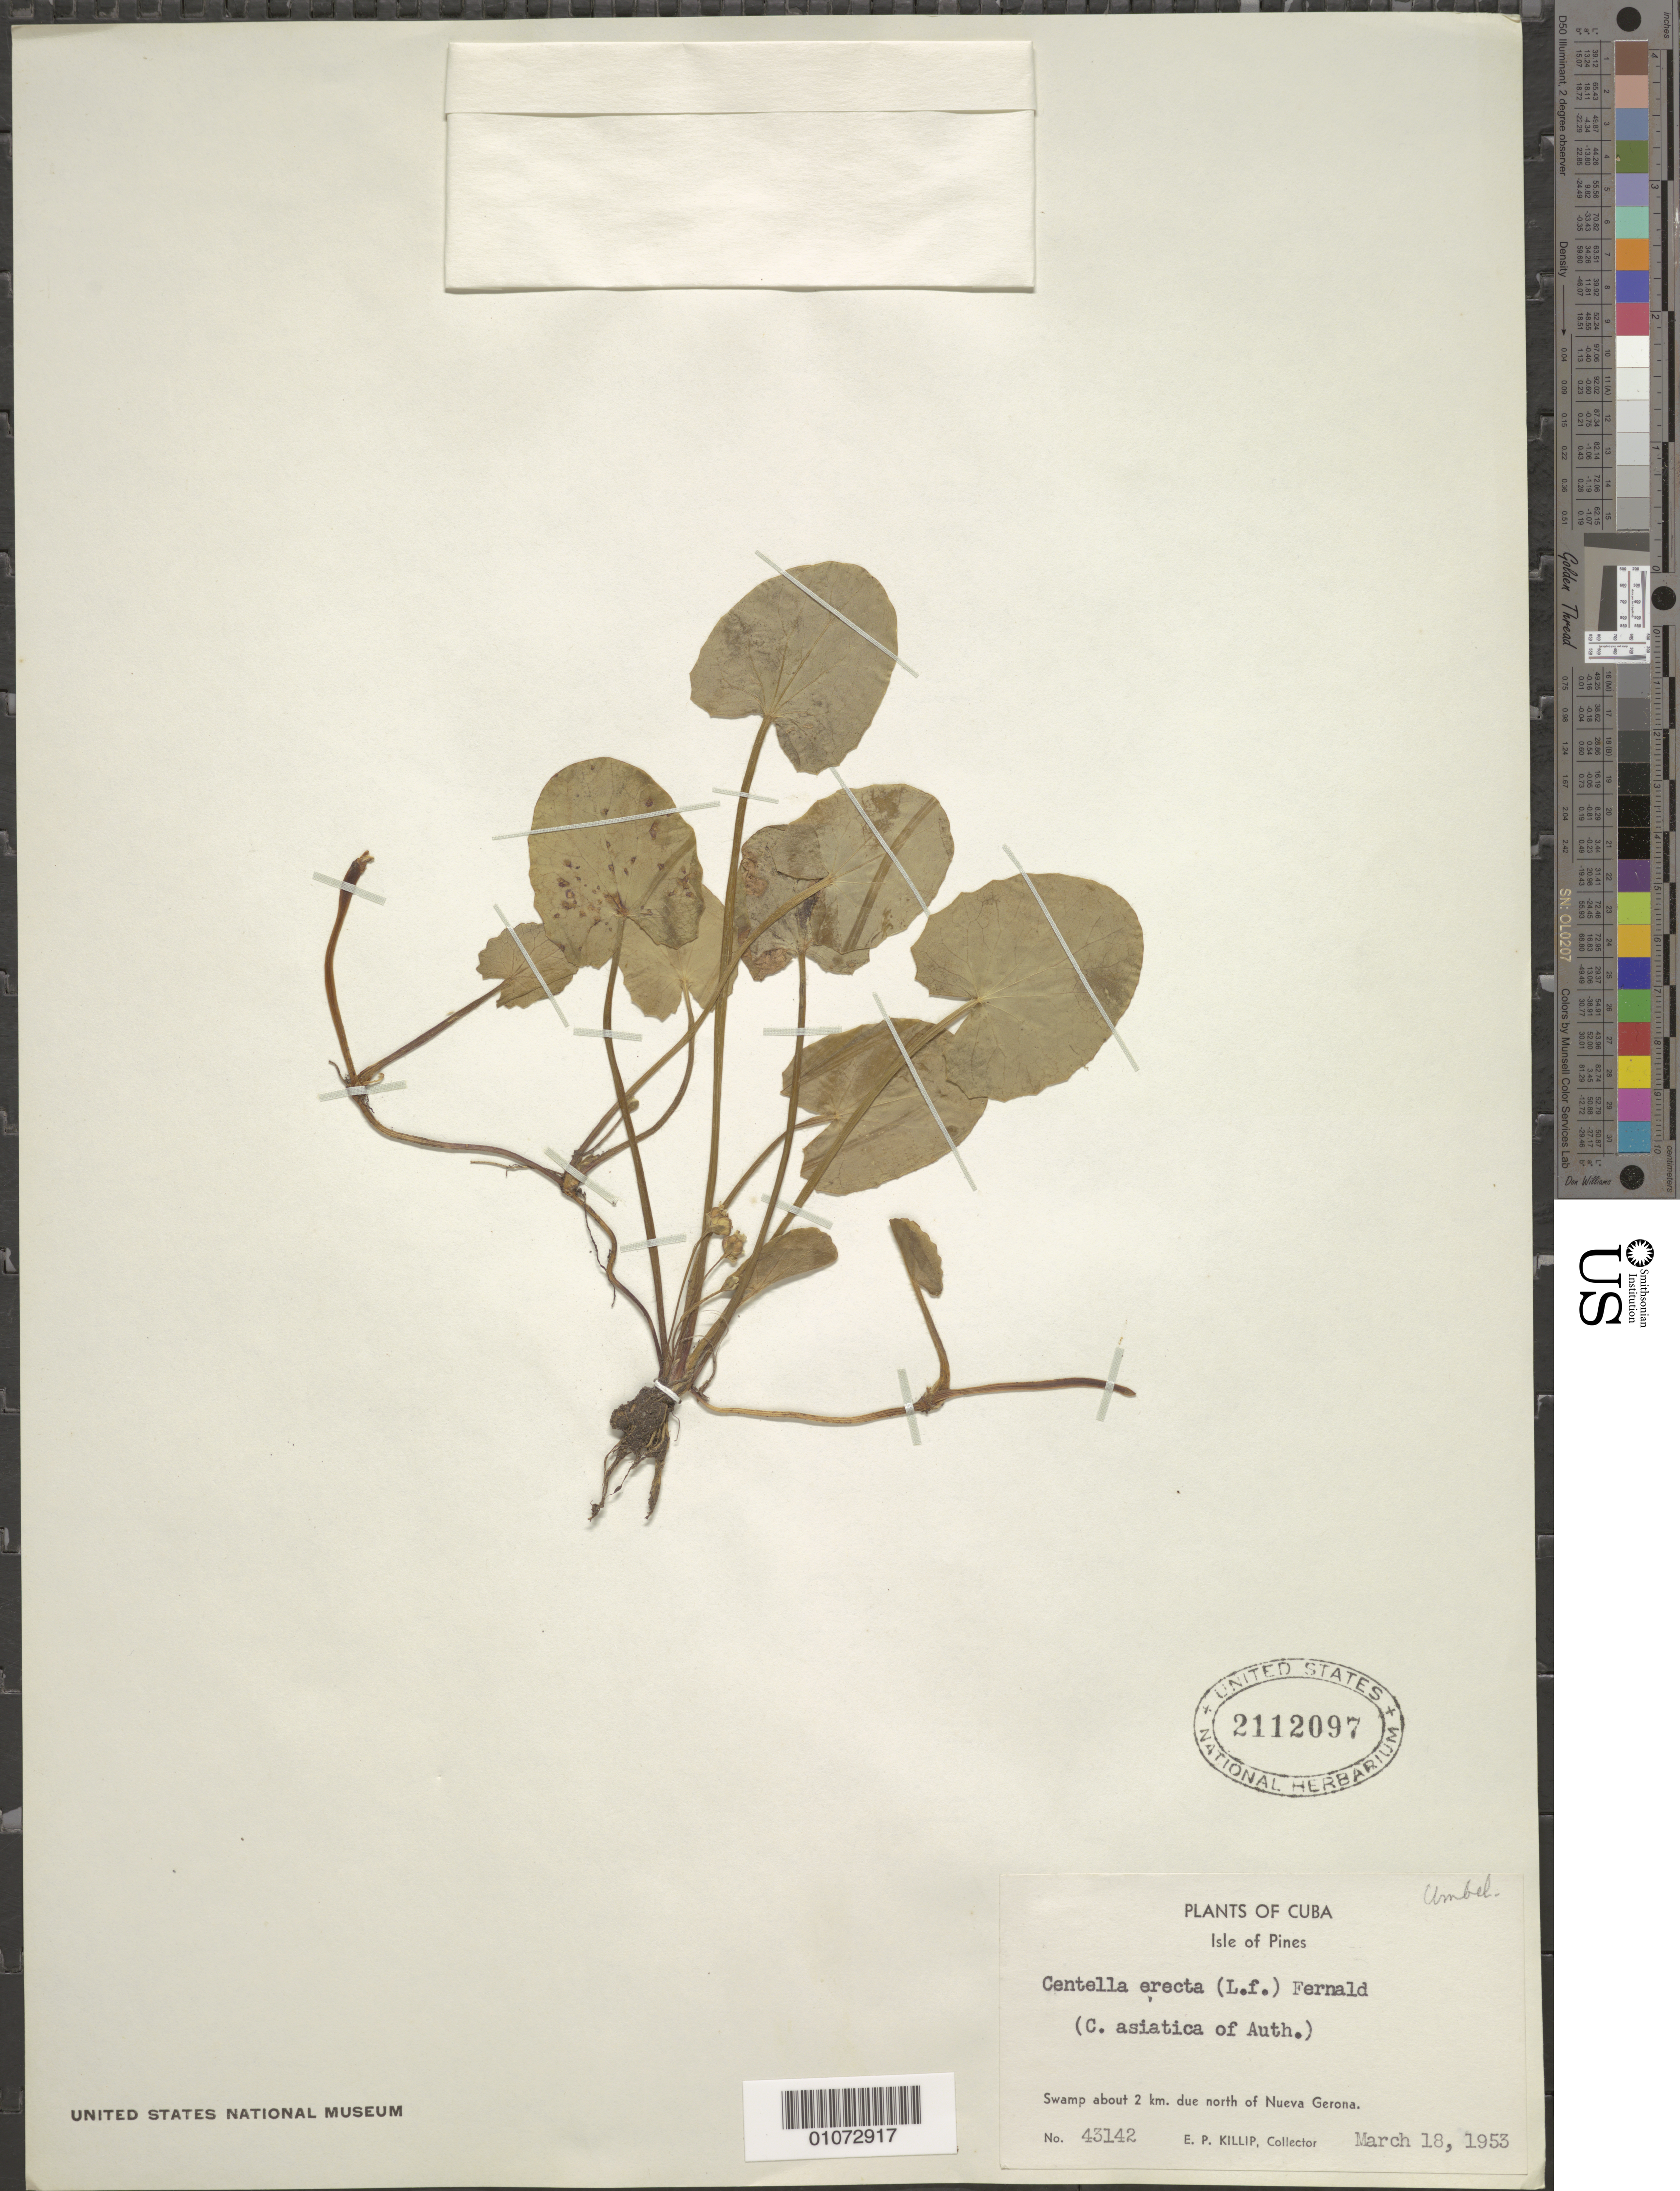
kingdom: Plantae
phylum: Tracheophyta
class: Magnoliopsida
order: Apiales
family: Apiaceae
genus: Centella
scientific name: Centella asiatica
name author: (L.) Urb.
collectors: E. P. Killip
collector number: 43142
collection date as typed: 18 Mar 1953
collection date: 1953-03-18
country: Cuba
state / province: Isla de La Juventud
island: Isla de la Juventud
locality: Swamp about 2 km due north of Nueva Gerona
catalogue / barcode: US 2112097